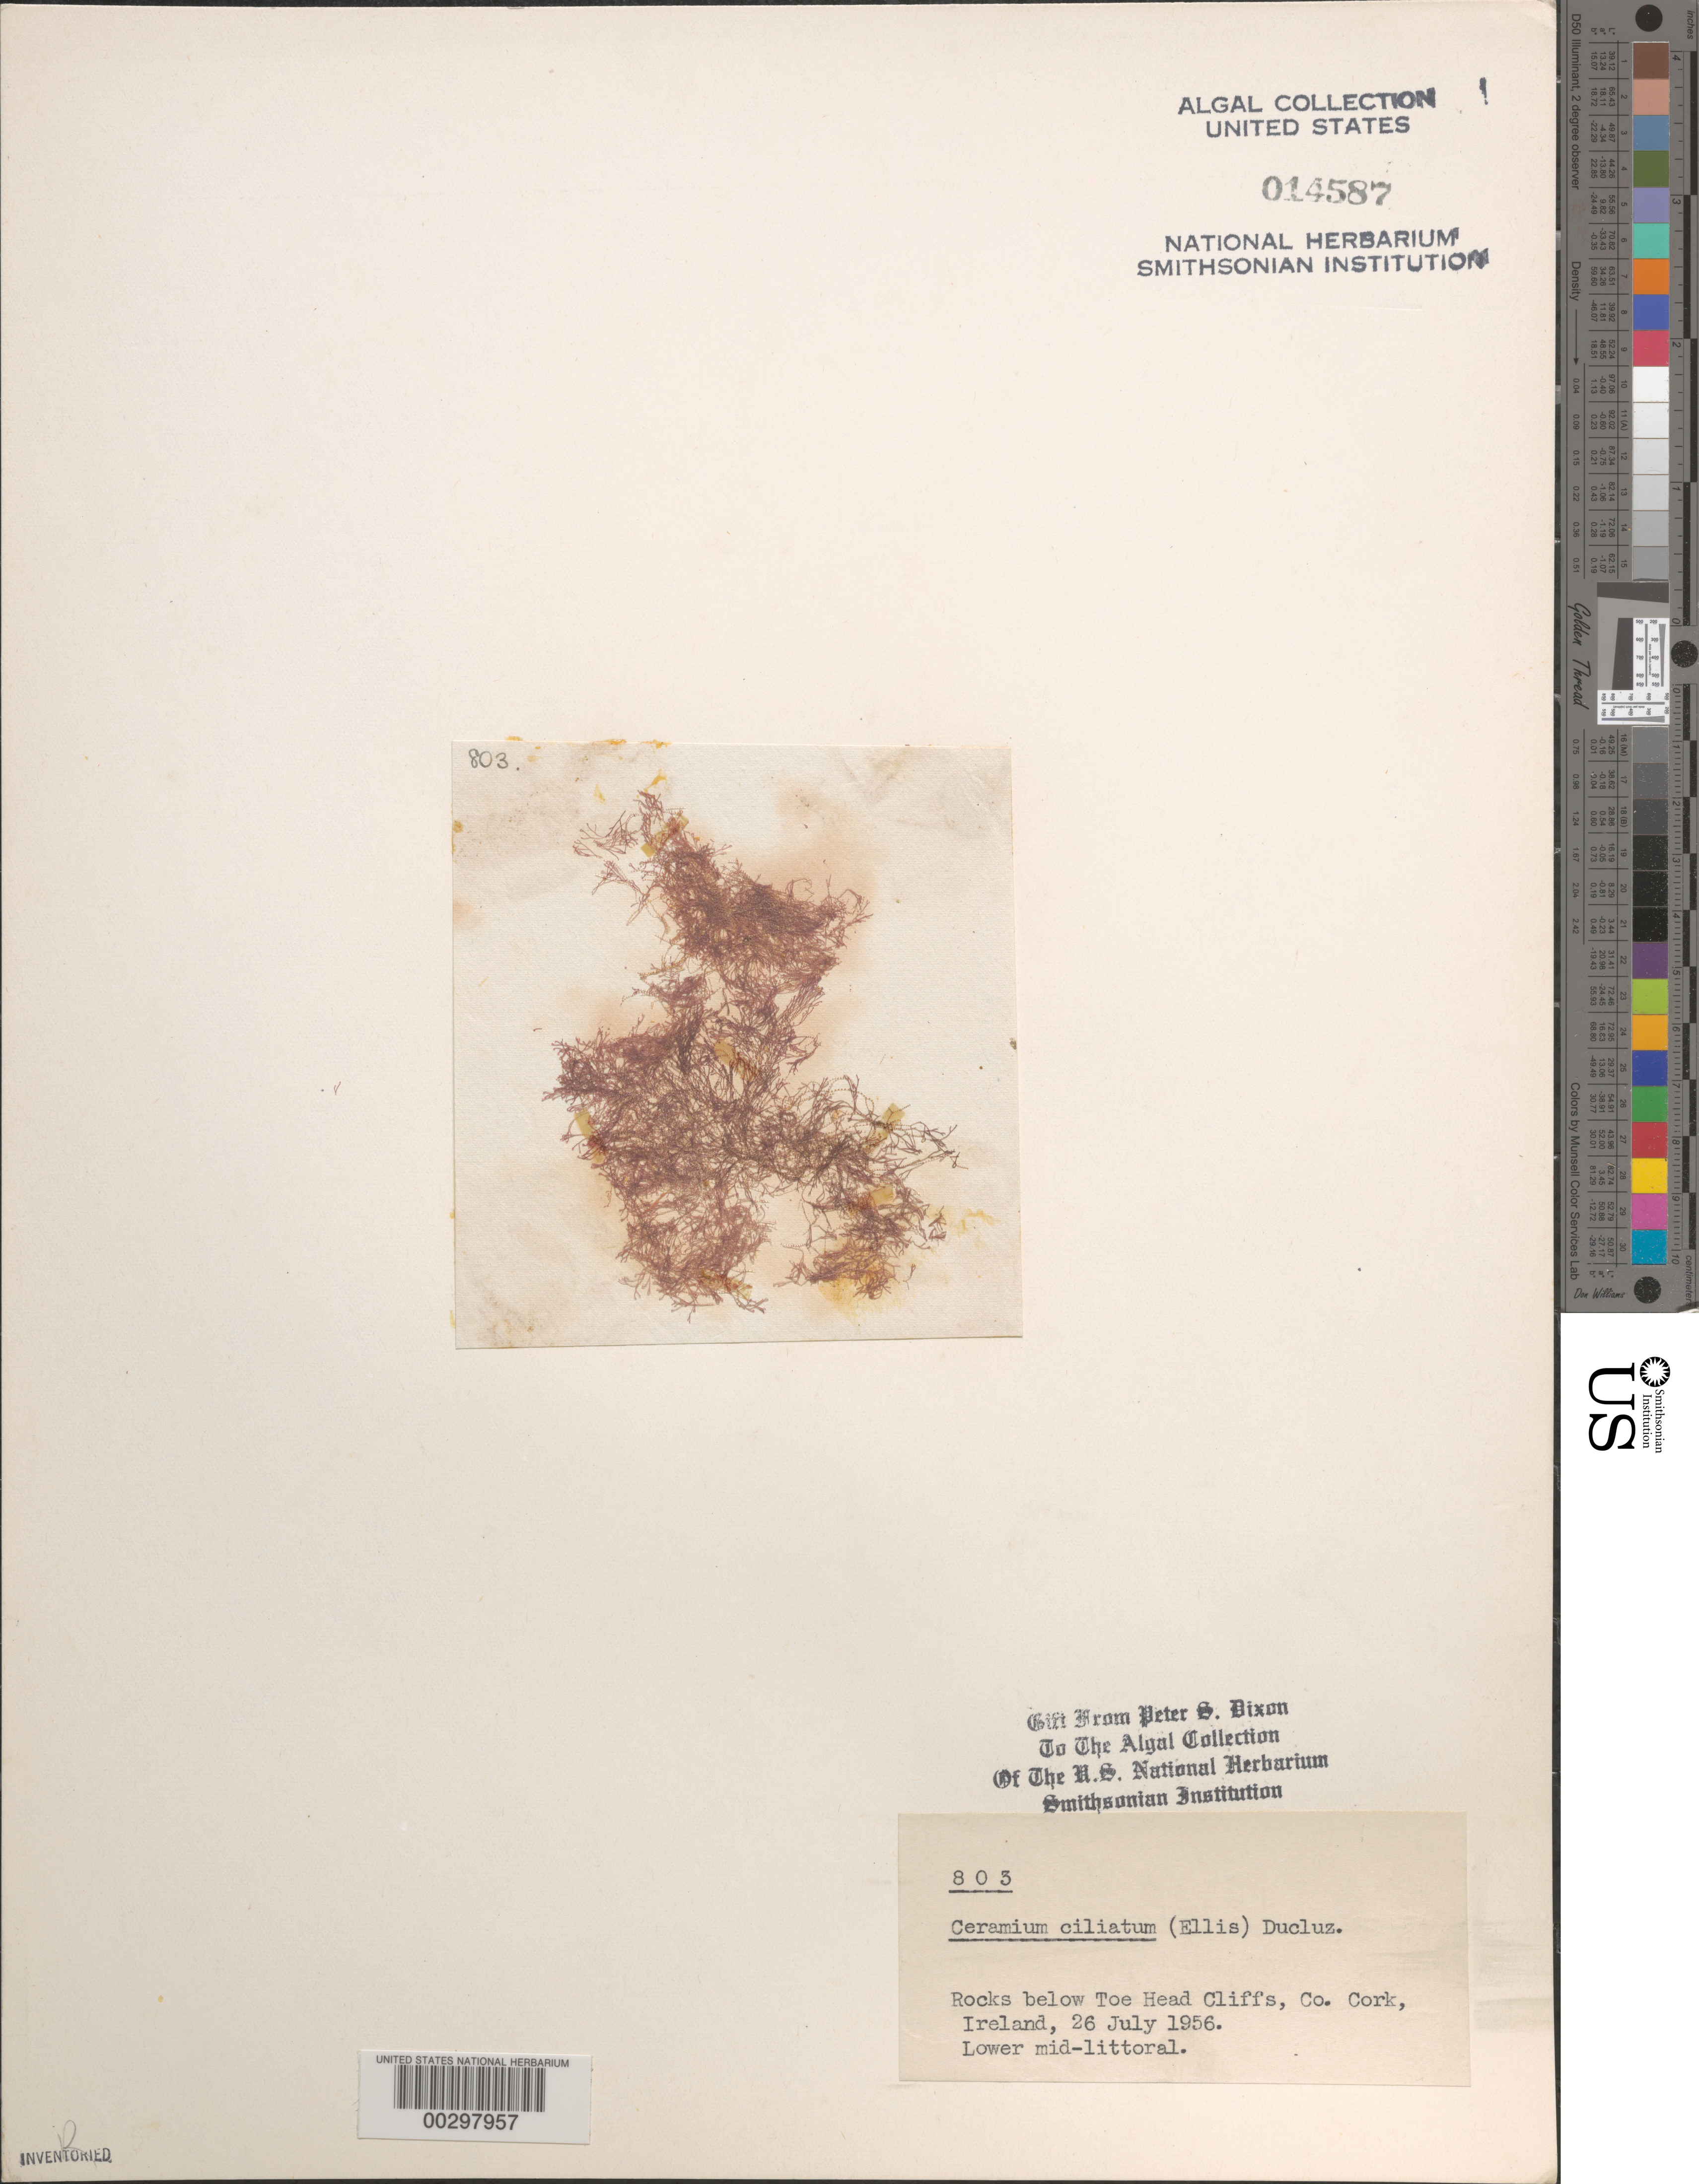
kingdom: Plantae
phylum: Rhodophyta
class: Florideophyceae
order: Ceramiales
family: Ceramiaceae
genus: Ceramium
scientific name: Ceramium ciliatum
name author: (J. Ellis) Ducluzeau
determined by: Dixon, P. S.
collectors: P. S. Dixon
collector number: PSD 803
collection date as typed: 26 Jul 1956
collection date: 1956-07-26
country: Ireland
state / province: Munster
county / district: Cork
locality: Below Toe Head Cliffs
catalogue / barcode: US 14587